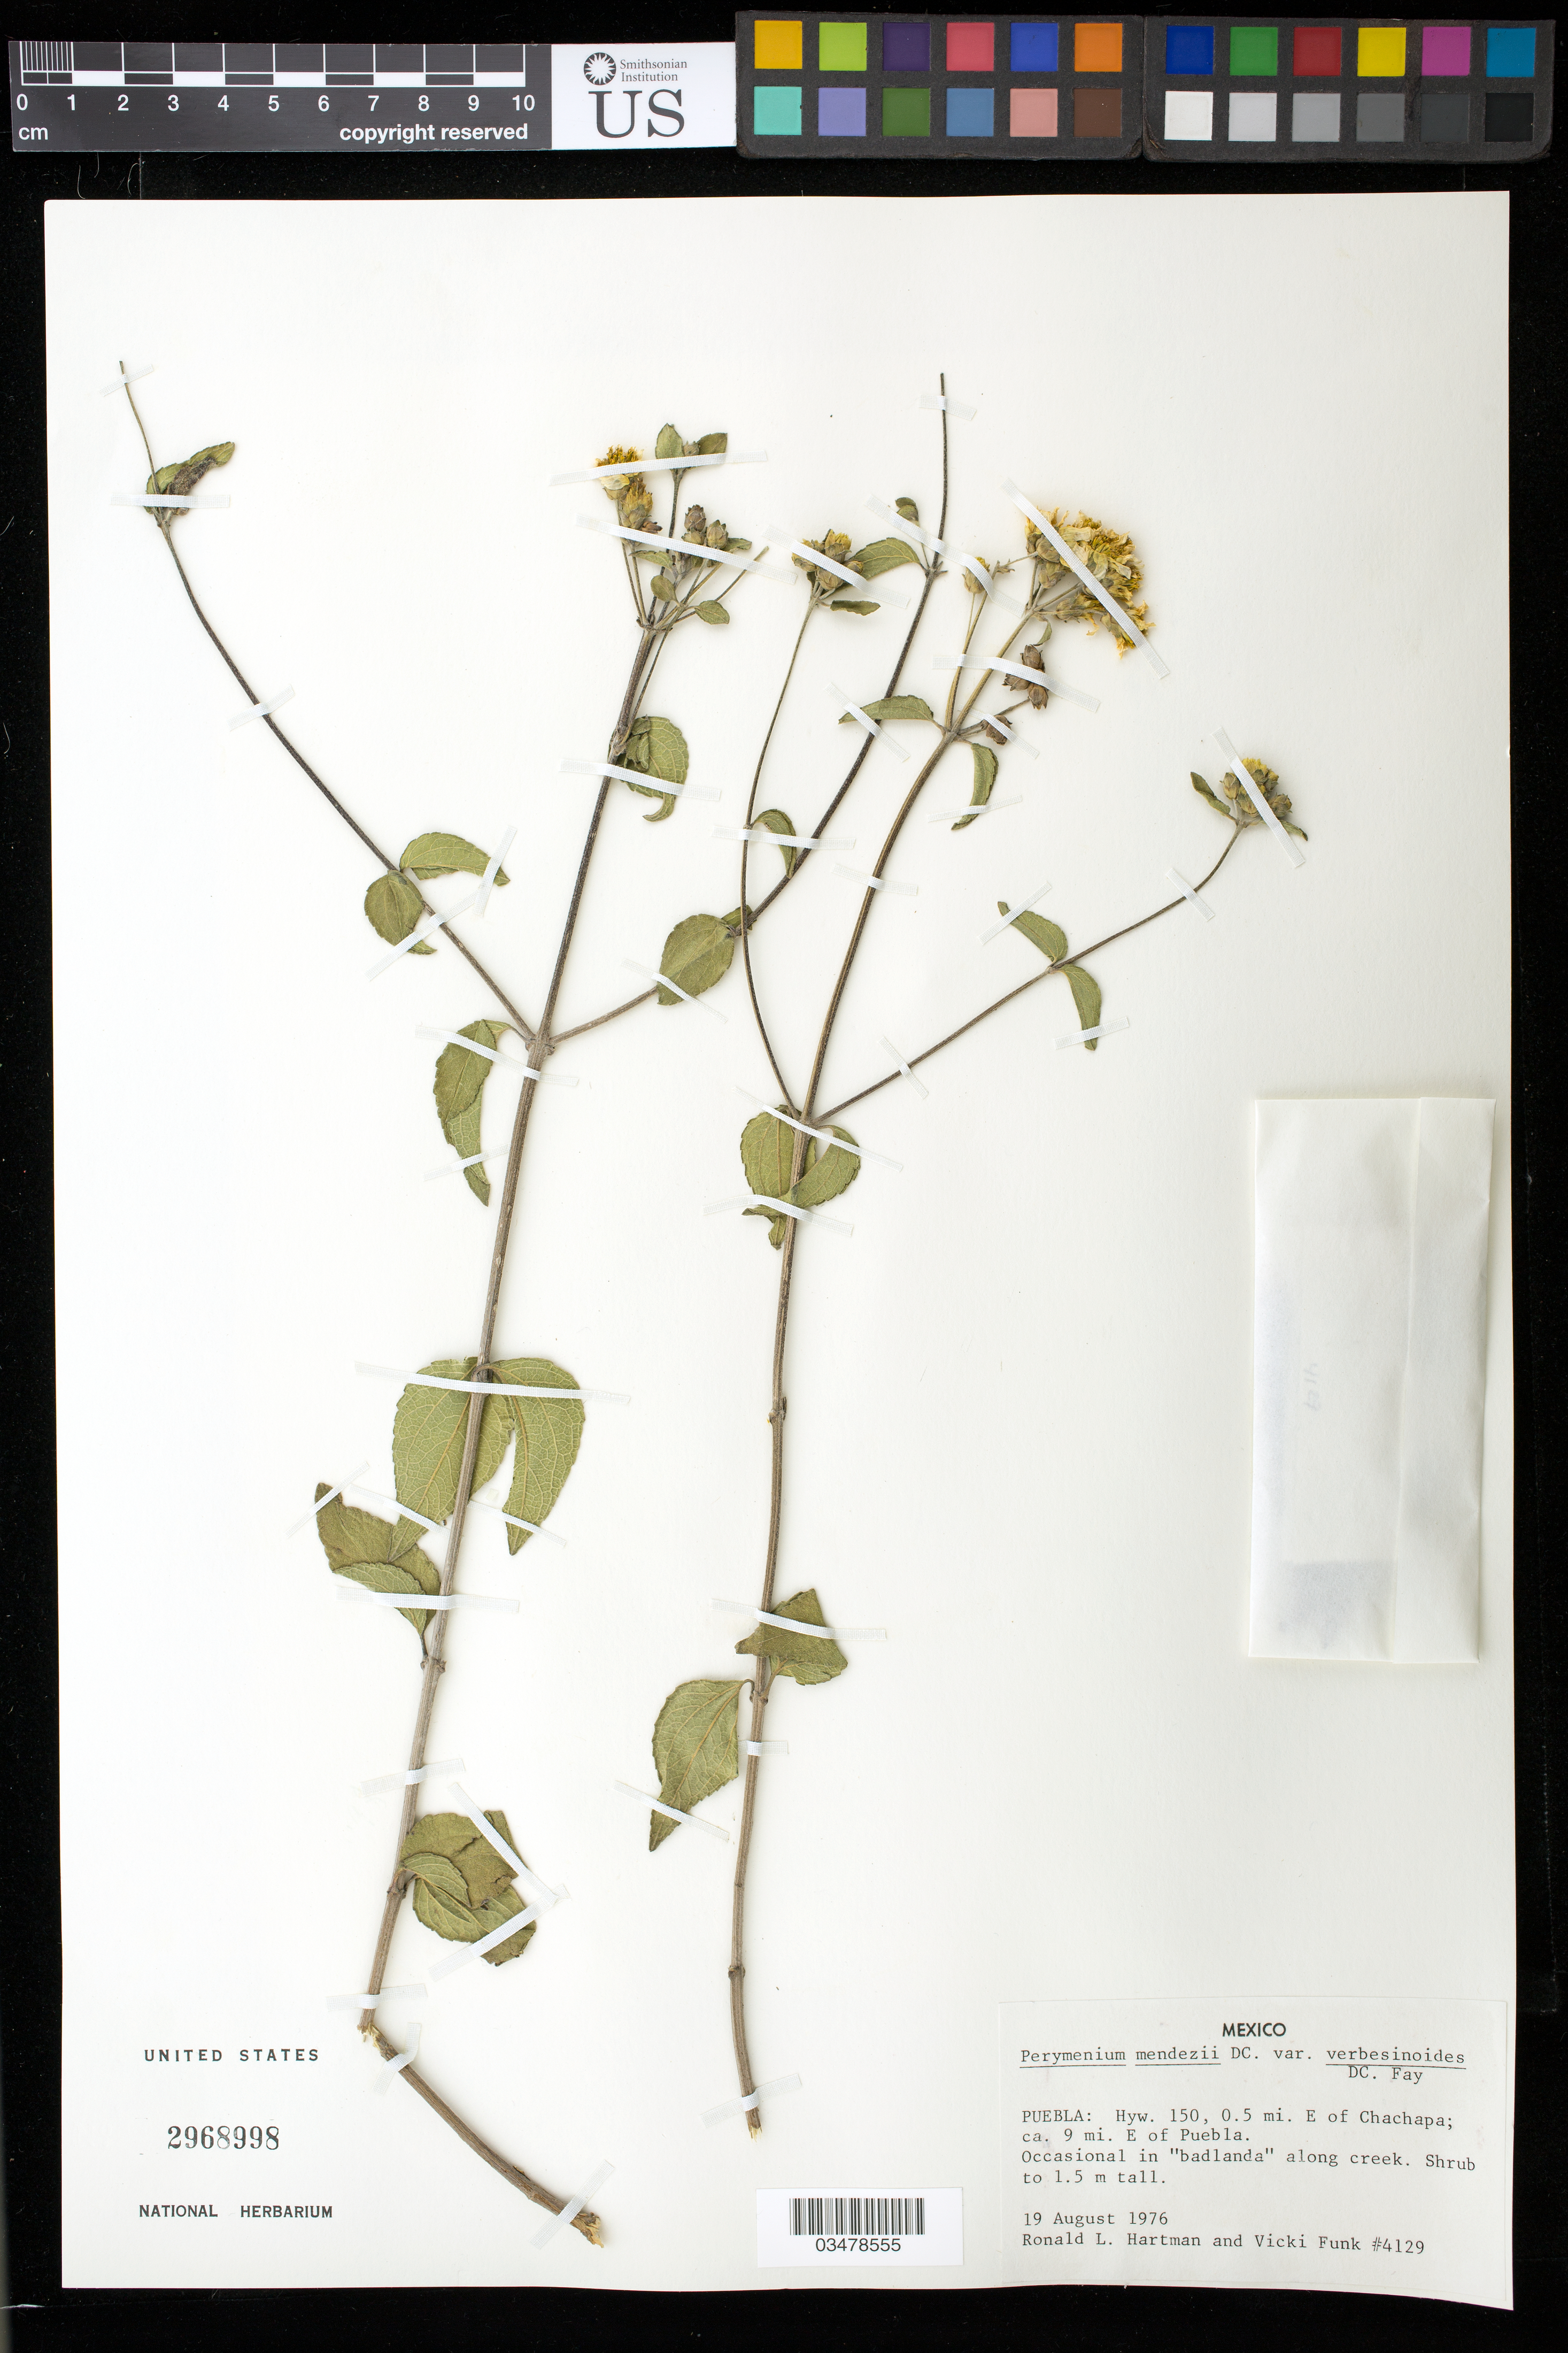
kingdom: Plantae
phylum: Tracheophyta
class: Magnoliopsida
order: Asterales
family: Asteraceae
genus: Perymenium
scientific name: Perymenium mendezii var. verbesinoides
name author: (DC.) J.J. Fay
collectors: R. L. Hartman & V. Funk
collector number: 4129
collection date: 1976-08-19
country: Mexico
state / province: Puebla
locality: Hwy. 150m, 0.5 mi E of Chachapa; ca. 9 mi. E of Puebla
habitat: In "badlanda" along creek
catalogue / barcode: US 2968998